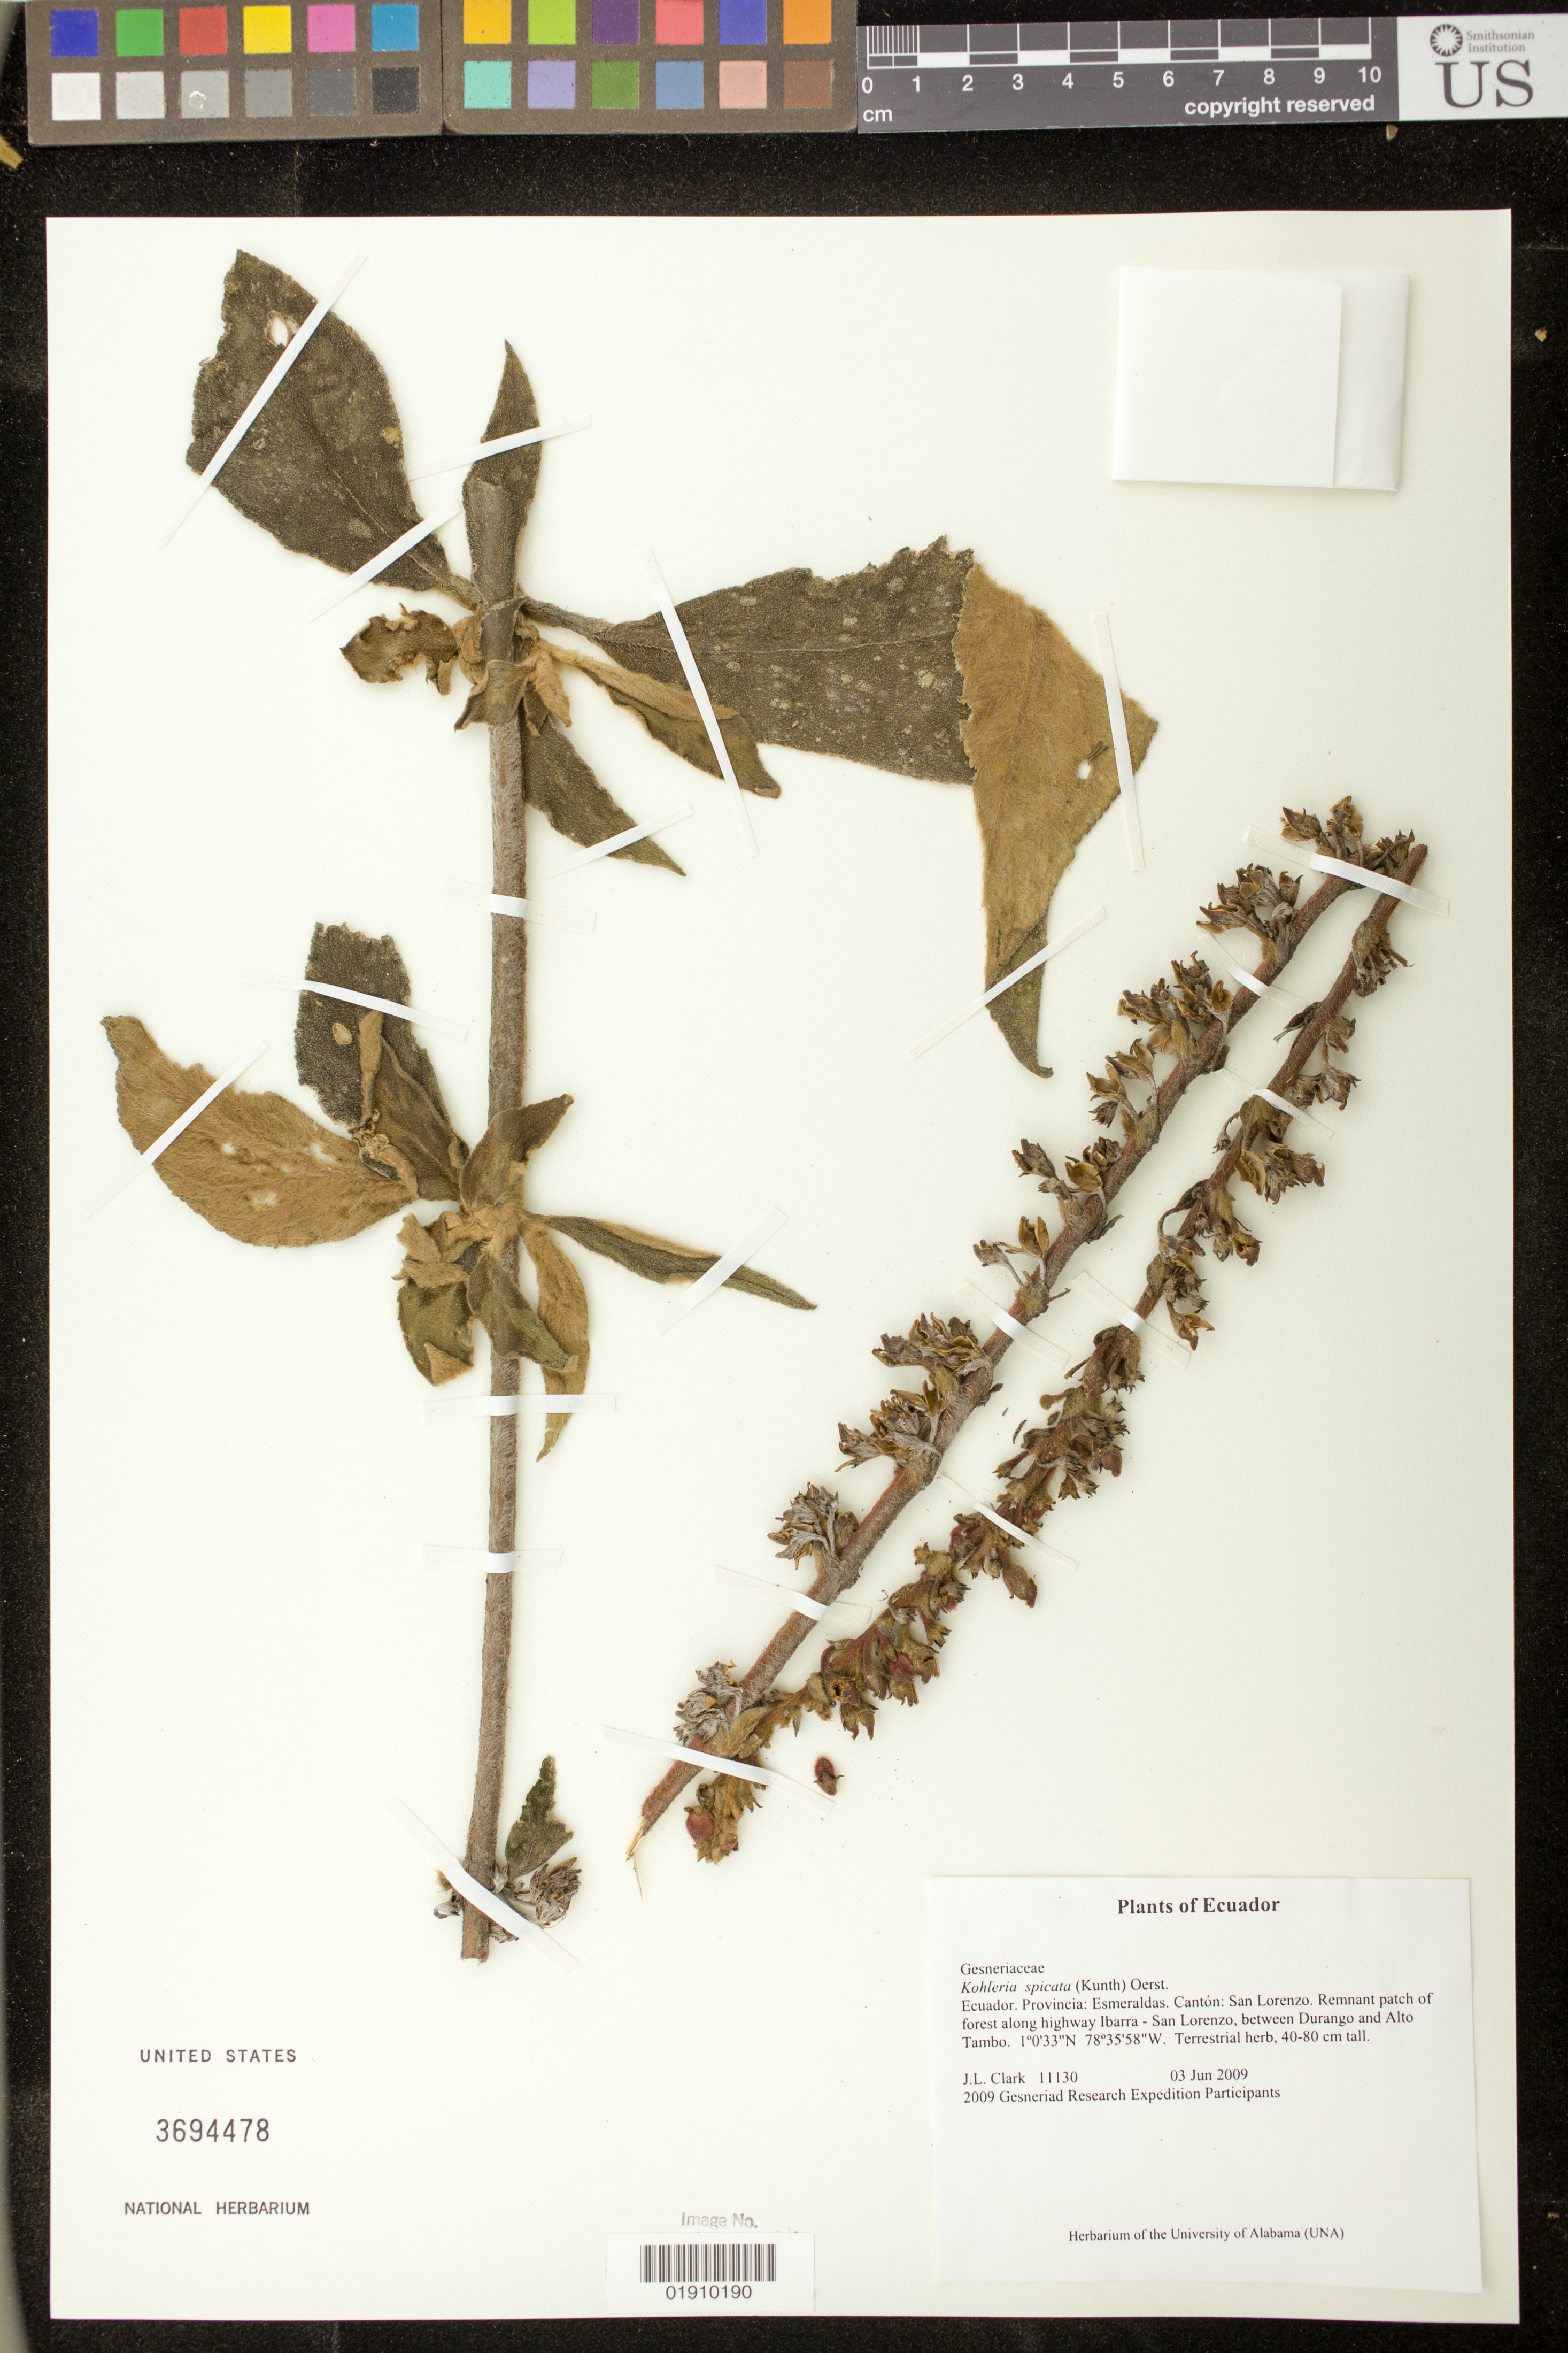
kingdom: Plantae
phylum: Tracheophyta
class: Magnoliopsida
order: Lamiales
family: Gesneriaceae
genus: Kohleria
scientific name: Kohleria spicata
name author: (Kunth) Oerst.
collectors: J. L. Clark & 2009 Gesneriad Research Expedition Participants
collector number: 11130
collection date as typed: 03 Jun 2009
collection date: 2009-06-03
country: Ecuador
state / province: Esmeraldas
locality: Ecuador. Provincia: Esmeraldas. Canton: San Lorenzo. Remnant patch of forest along highway Ibarra-San Lorenzo, between Durango and Alto Tambo.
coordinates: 1 0 33 N, 78 35 58 W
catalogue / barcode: US 3694478